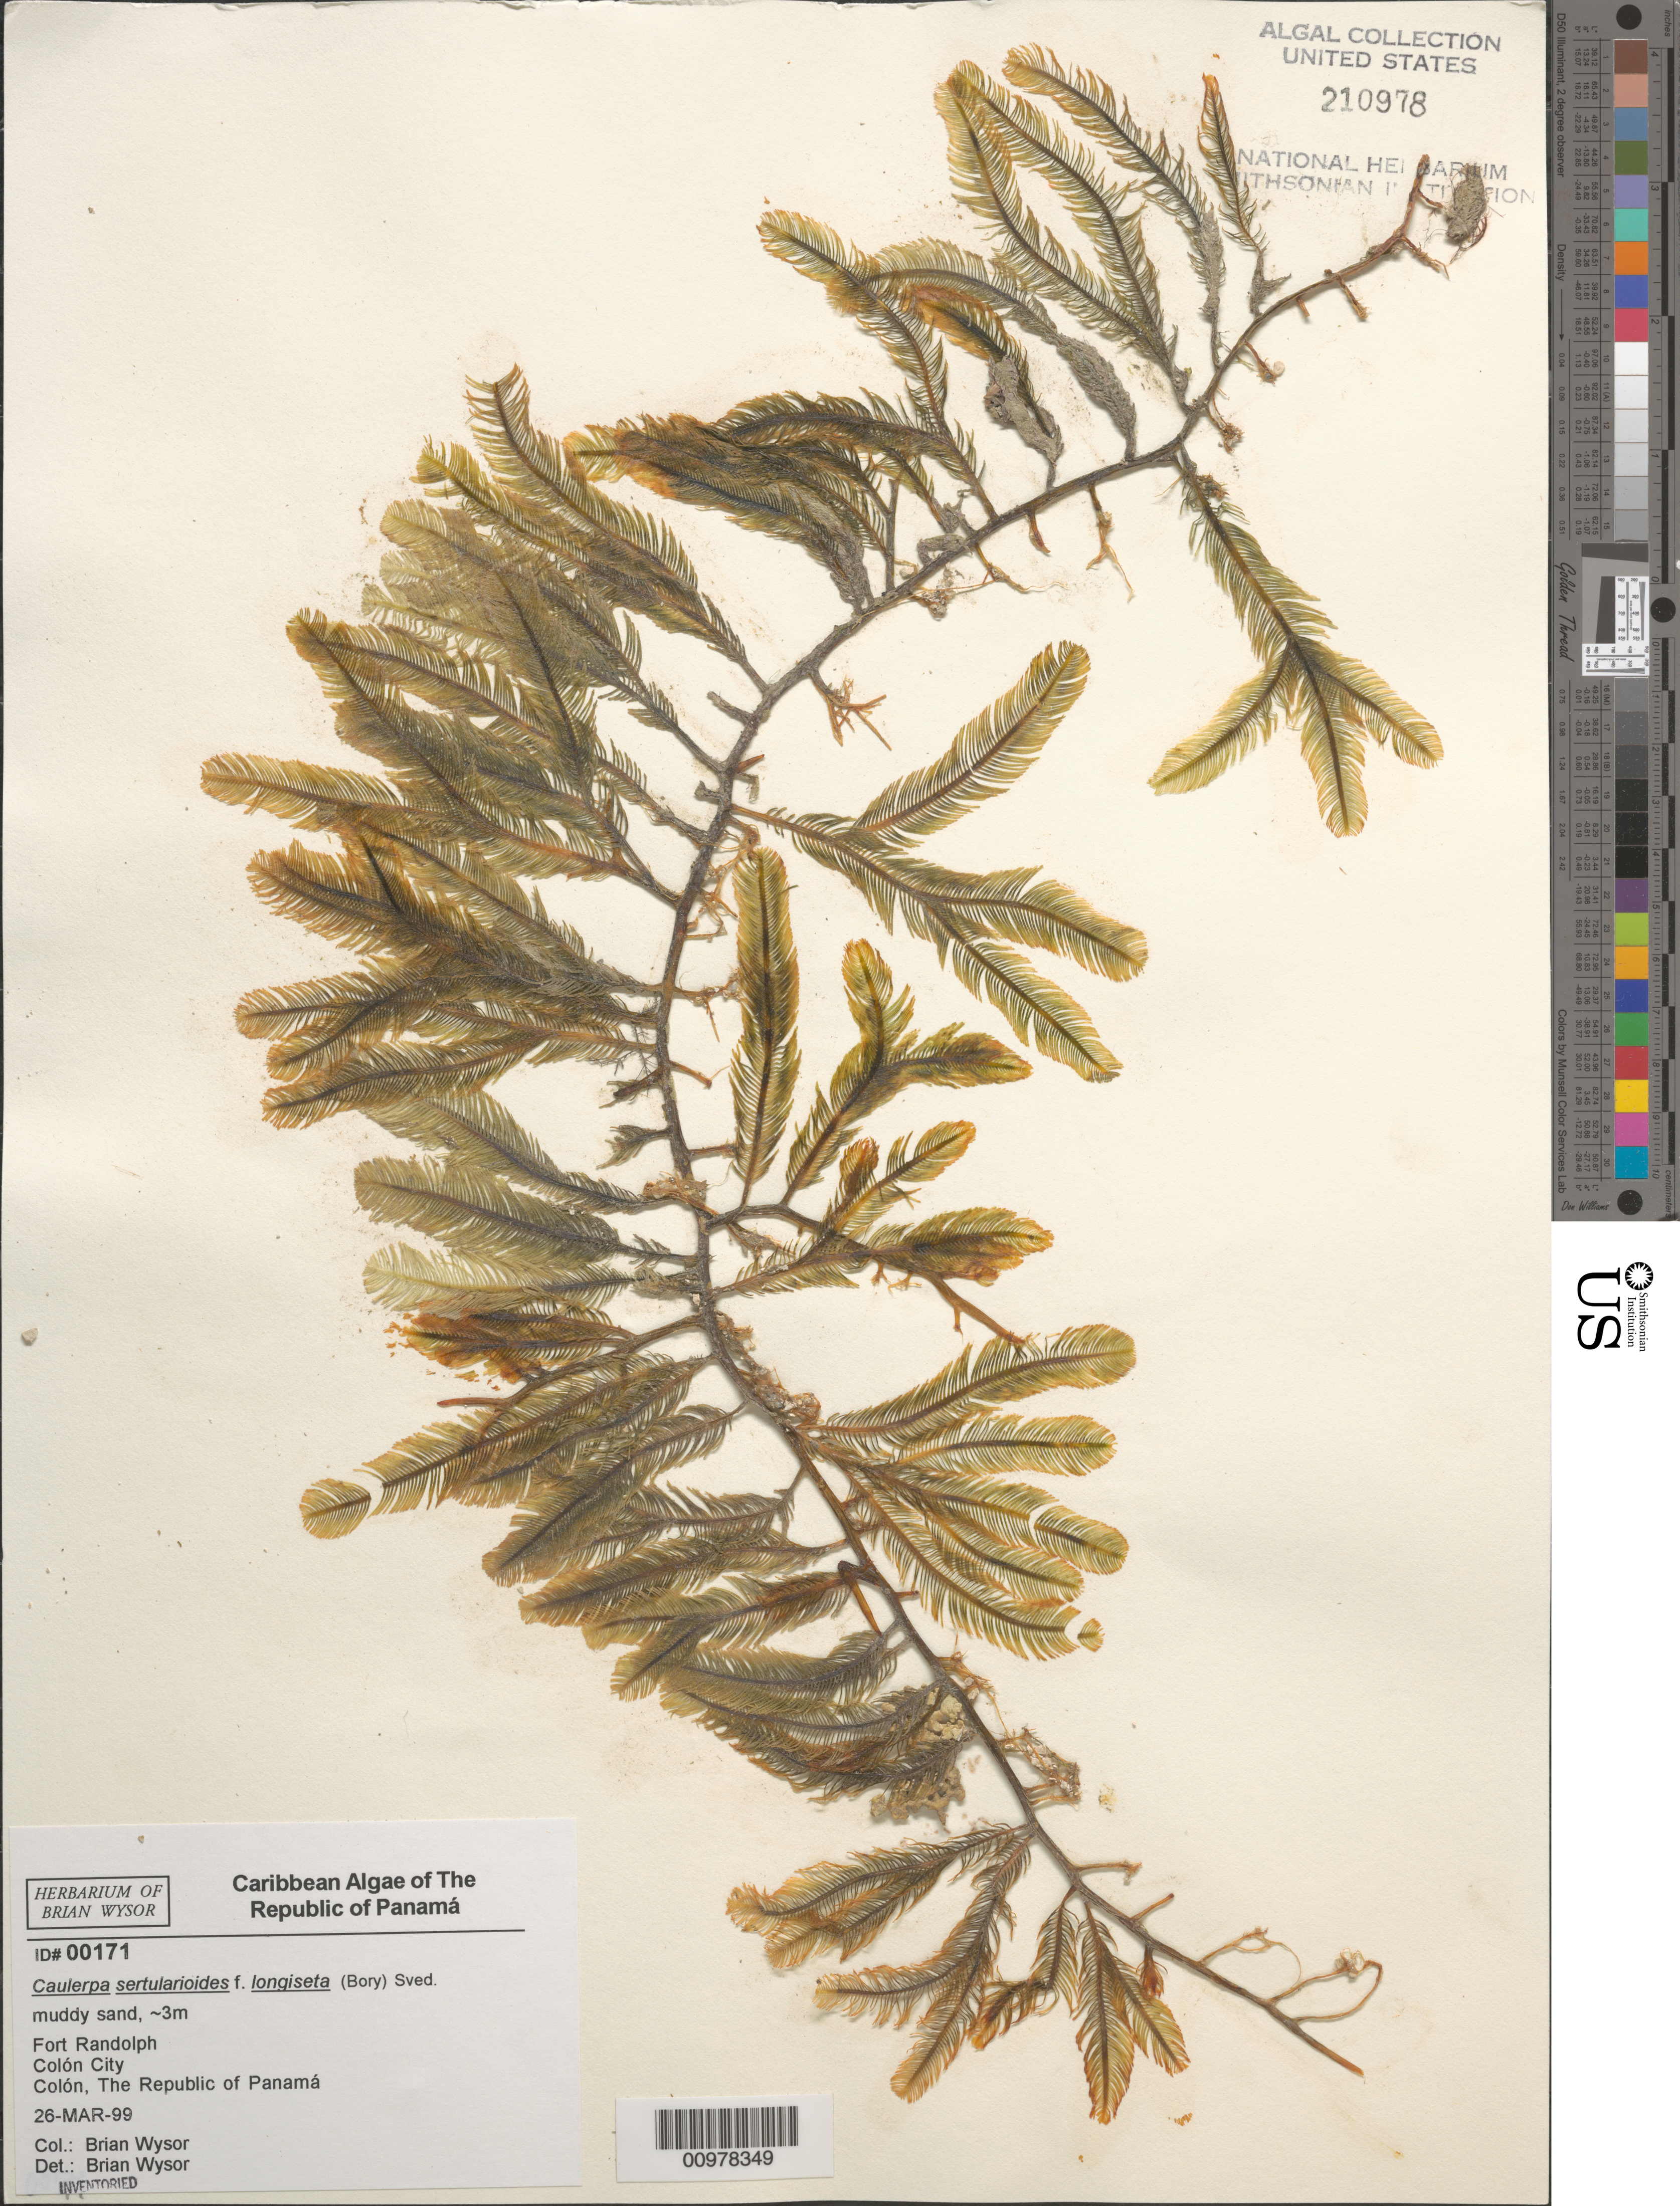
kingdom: Plantae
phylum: Chlorophyta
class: Ulvophyceae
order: Bryopsidales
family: Caulerpaceae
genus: Caulerpa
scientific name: Caulerpa sertularioides f. longiseta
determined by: Wysor, B.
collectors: B. Wysor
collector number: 00171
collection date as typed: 26 Mar 1999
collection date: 1999-03-26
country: Panama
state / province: Colón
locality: Fort Randolph, Colón City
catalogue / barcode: US 210978